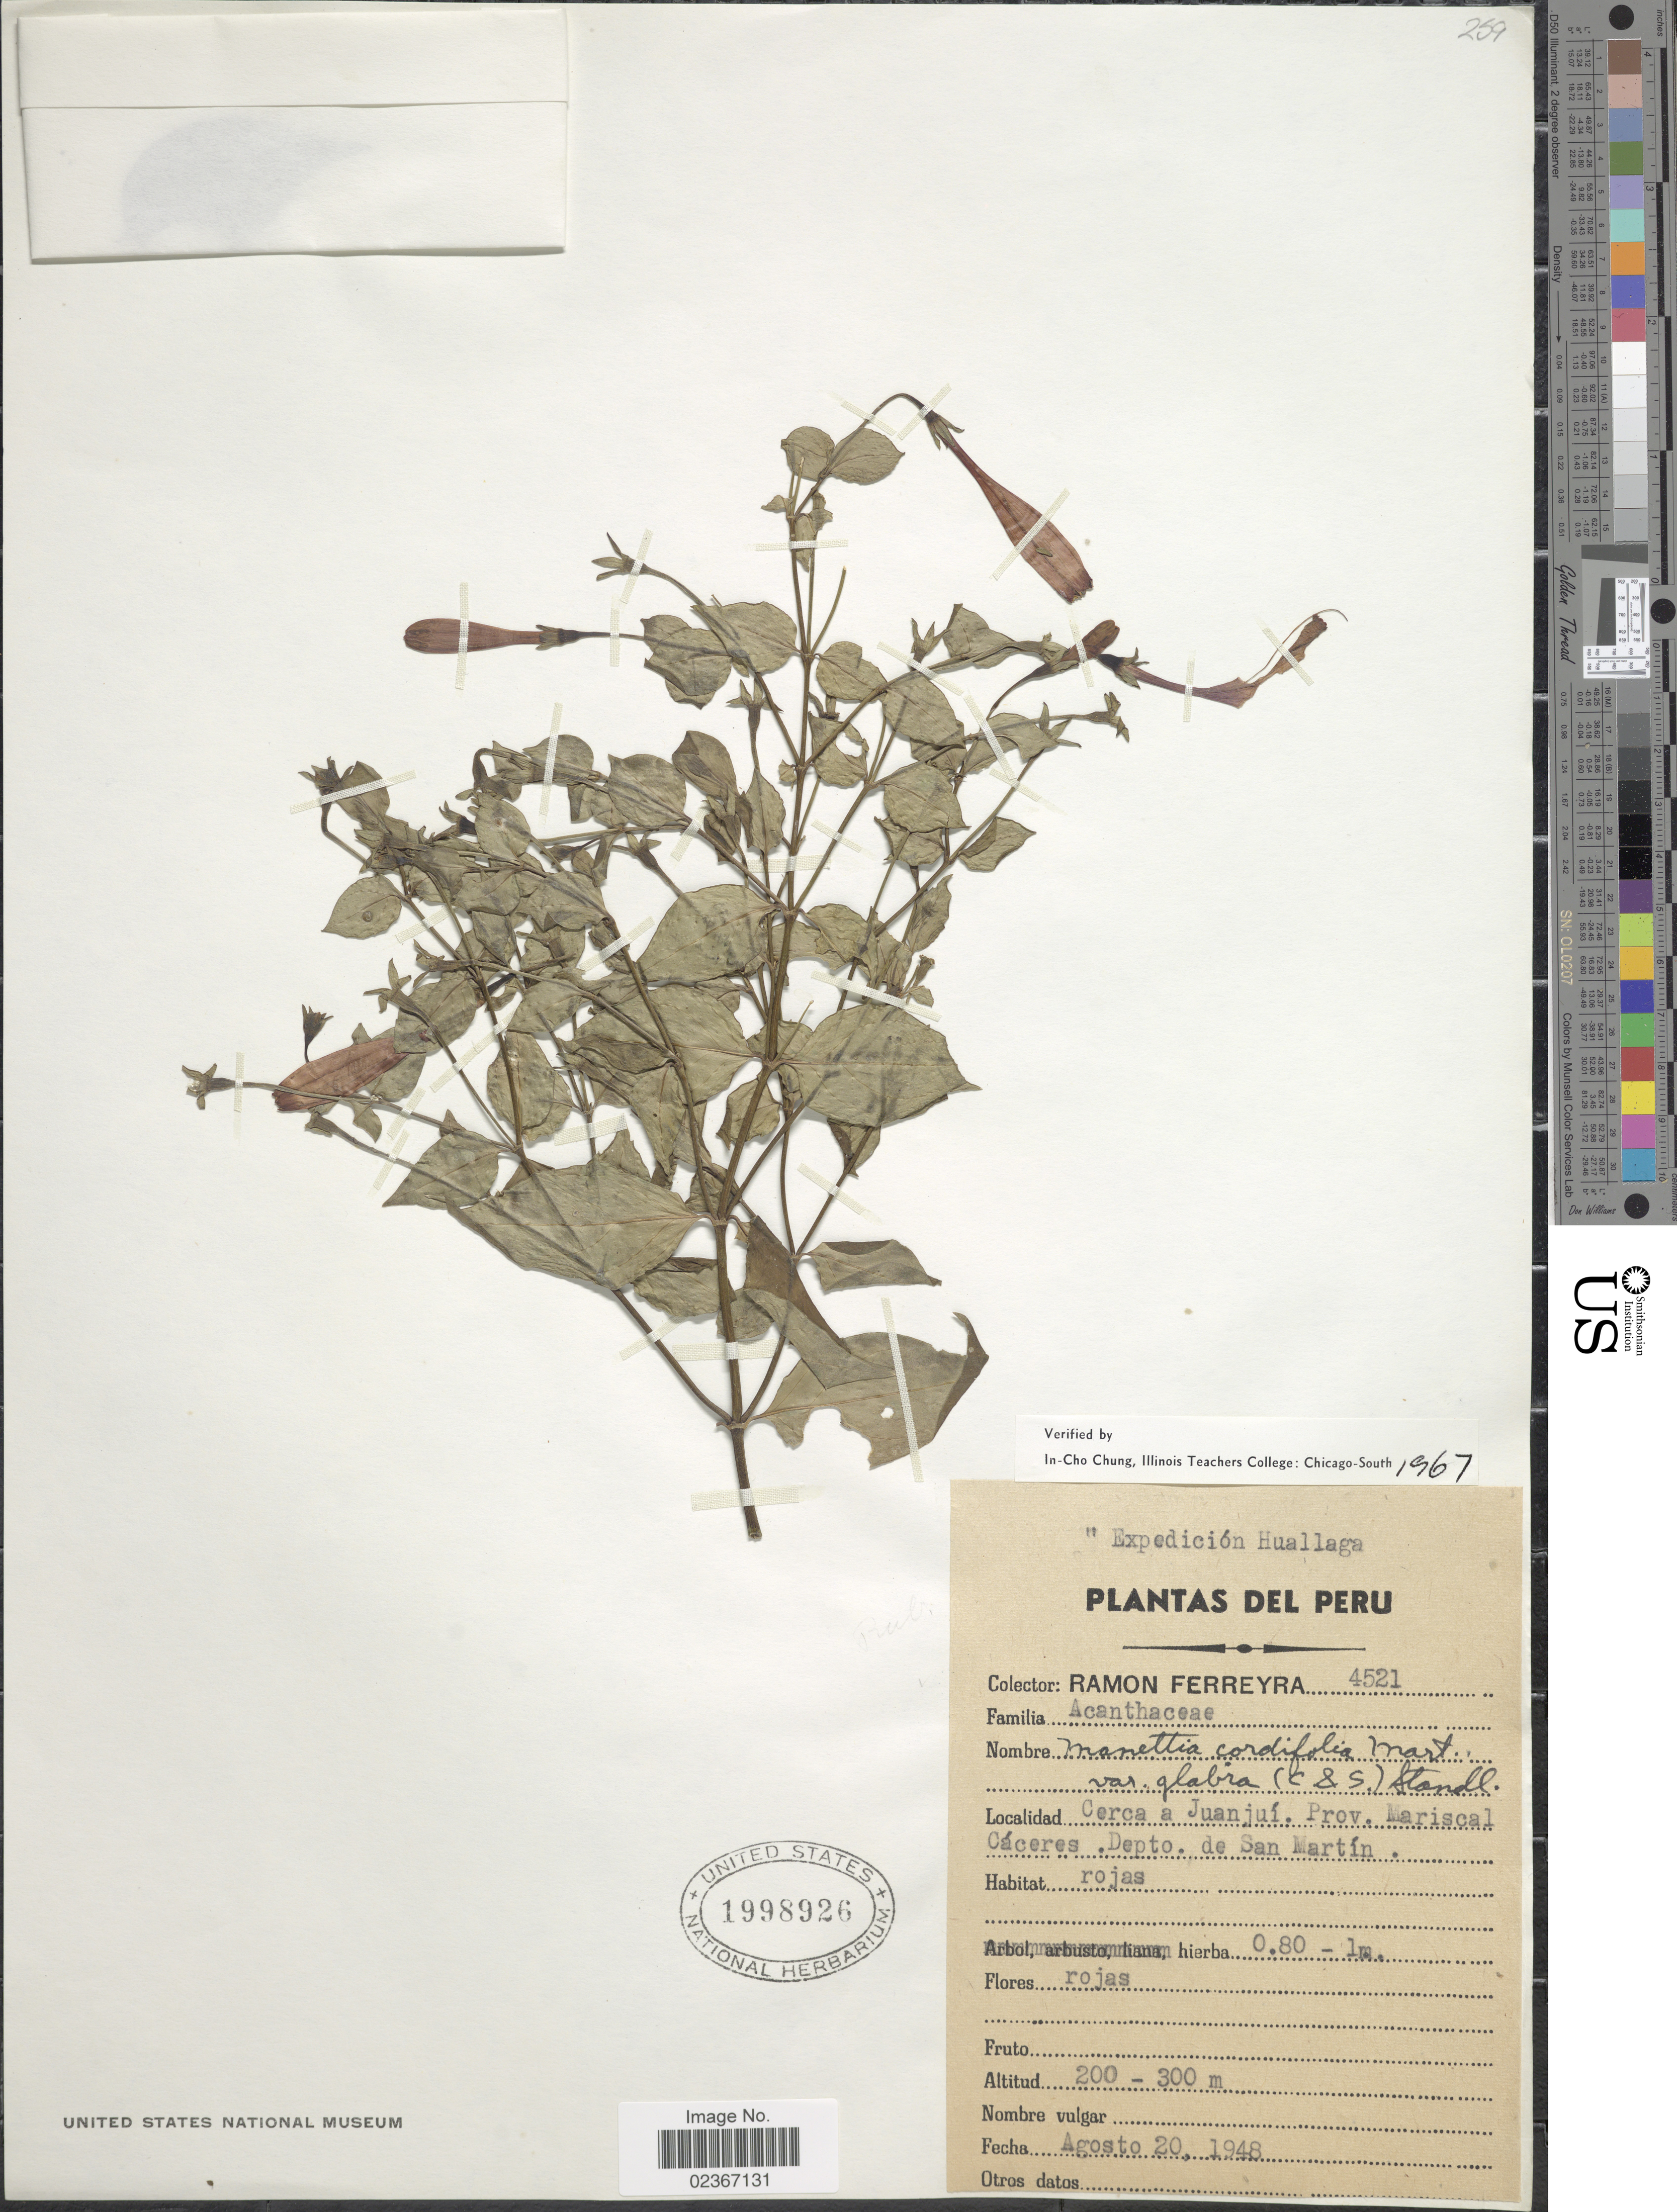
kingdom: Plantae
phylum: Tracheophyta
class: Magnoliopsida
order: Gentianales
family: Rubiaceae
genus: Manettia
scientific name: Manettia cordifolia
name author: Mart.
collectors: R. A. Ferreyra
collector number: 4521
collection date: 1948-08-20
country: Peru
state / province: San Martín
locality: Huallaga. Cerca a Juanjui, Prov. Mariscal Caceres. Depto. de San Martin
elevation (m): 200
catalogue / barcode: US 1998926